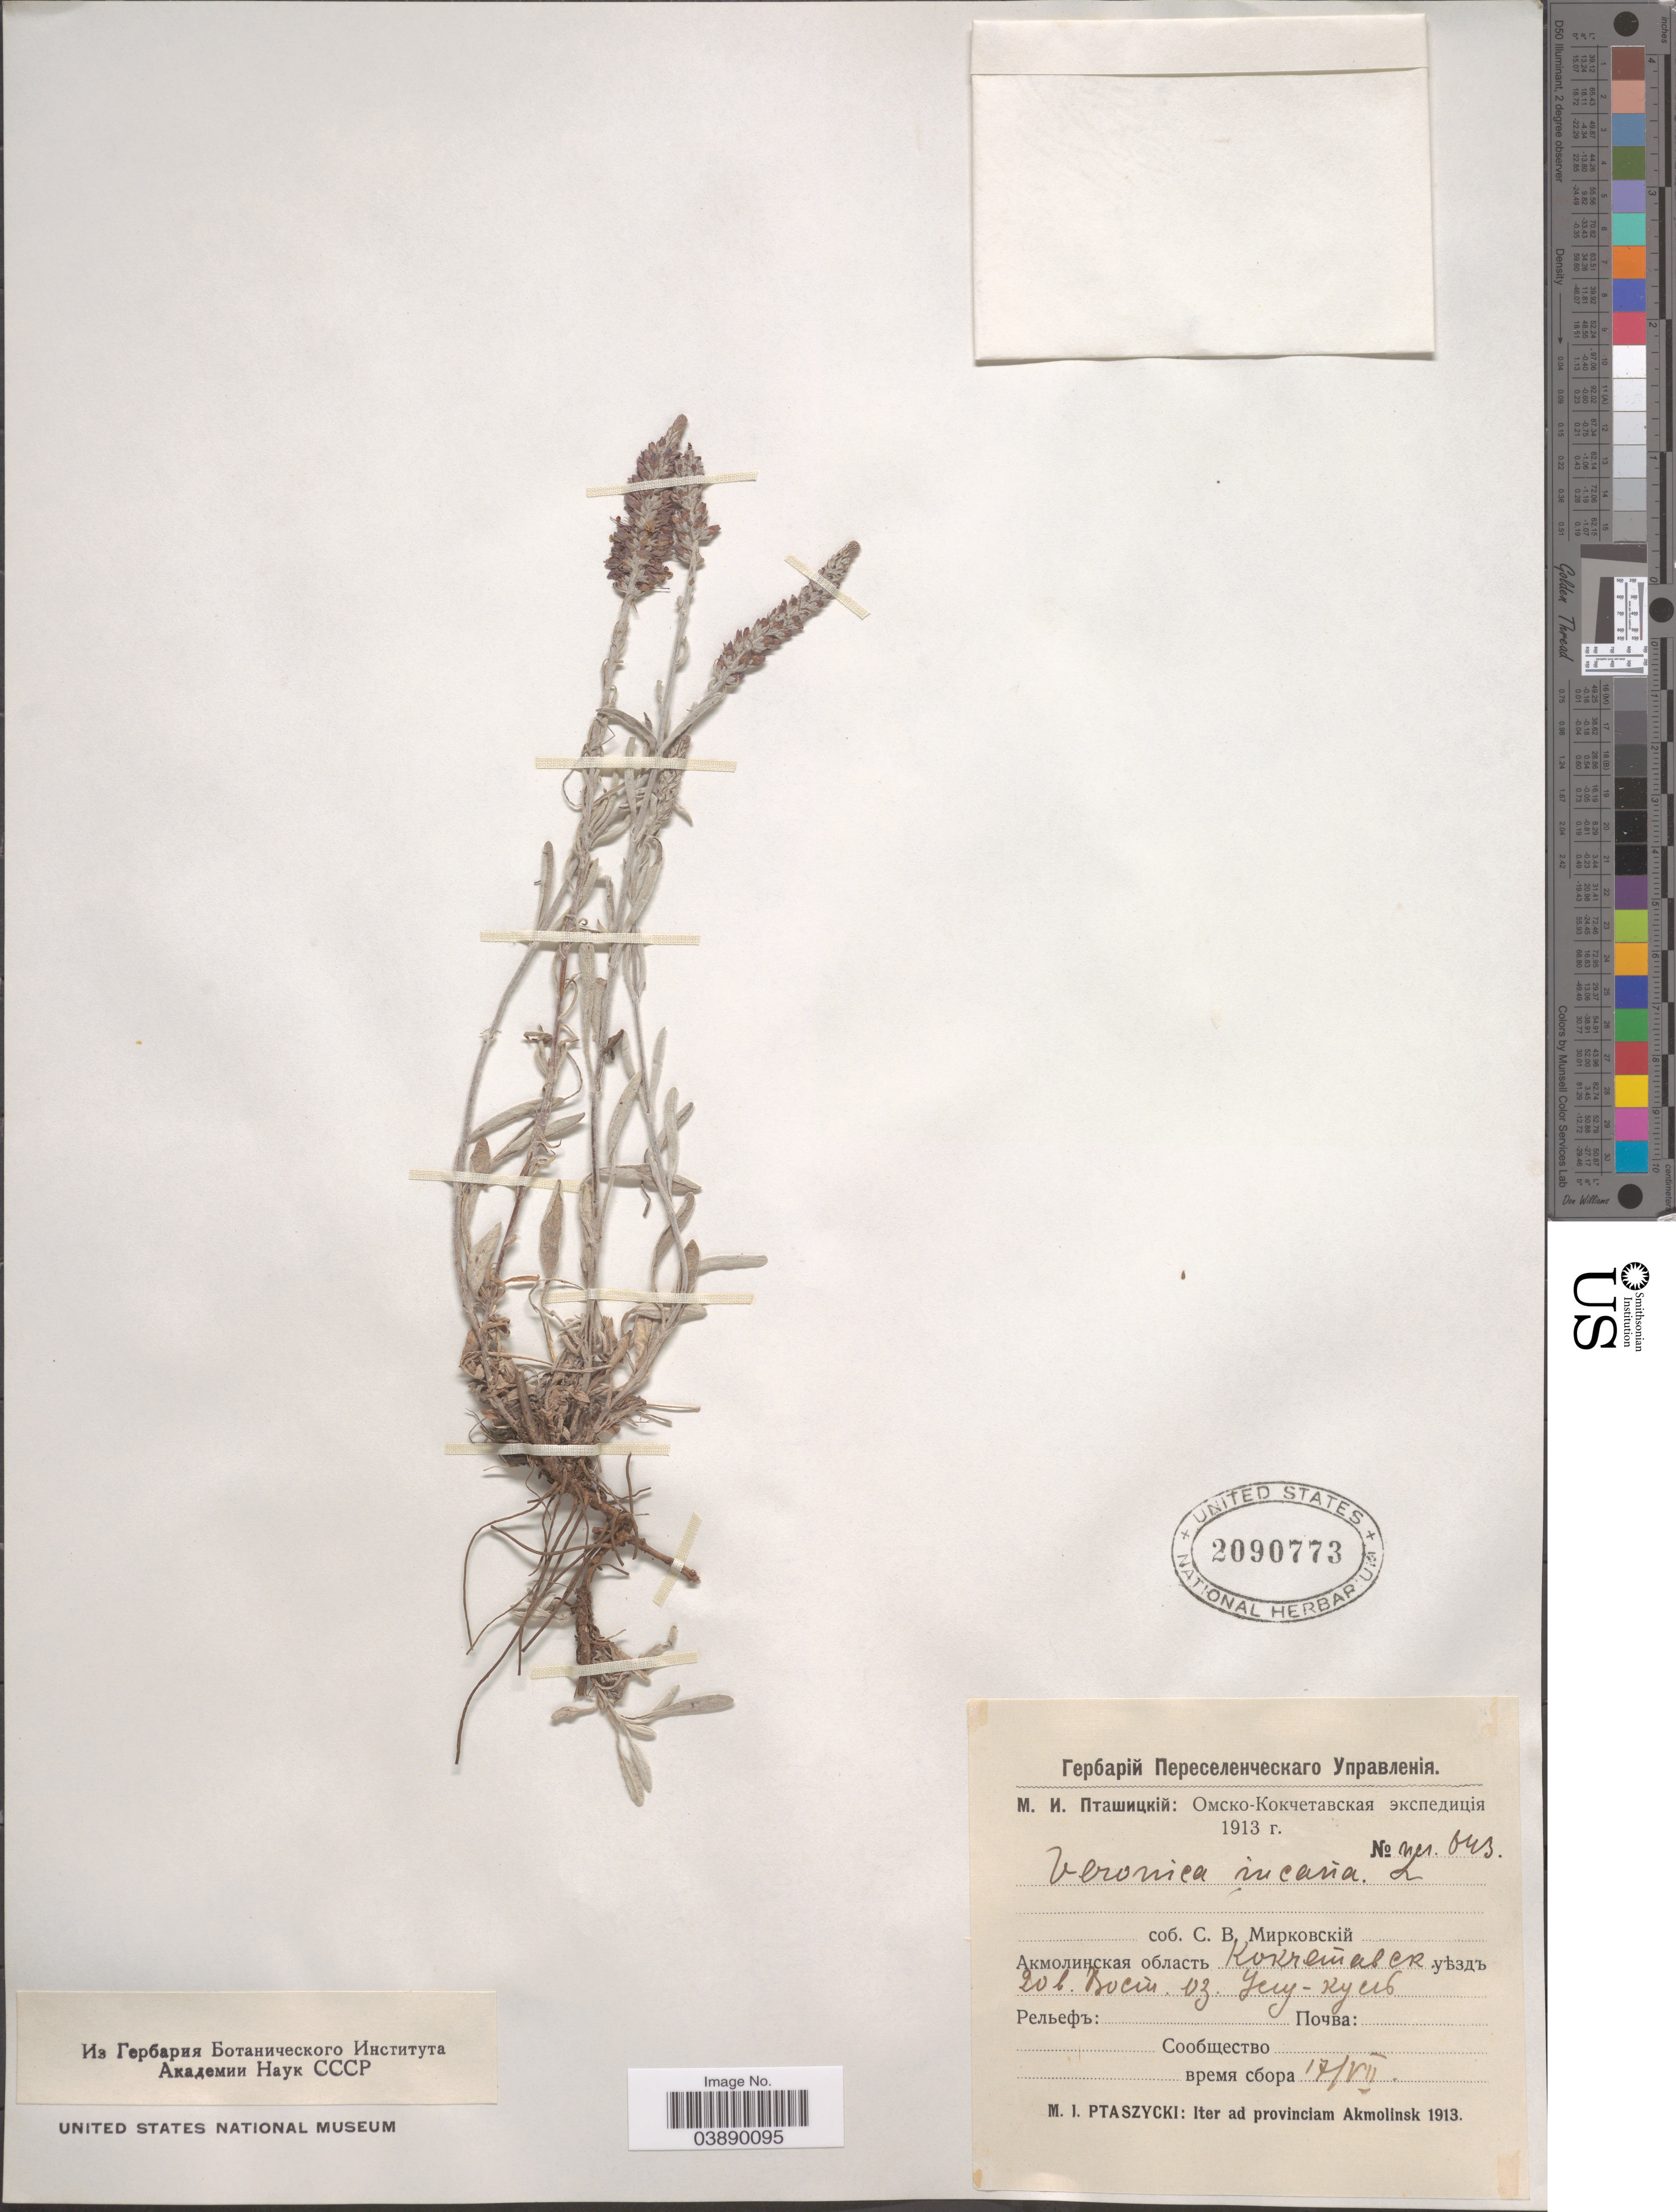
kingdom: Plantae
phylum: Tracheophyta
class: Magnoliopsida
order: Lamiales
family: Plantaginaceae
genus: Veronica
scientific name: Veronica incana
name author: L.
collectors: M. Ptaszycki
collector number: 643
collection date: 1913-07-17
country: Kazakhstan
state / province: Aqmola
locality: about 20 km east of lake Uly-Kol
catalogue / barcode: US 2090773